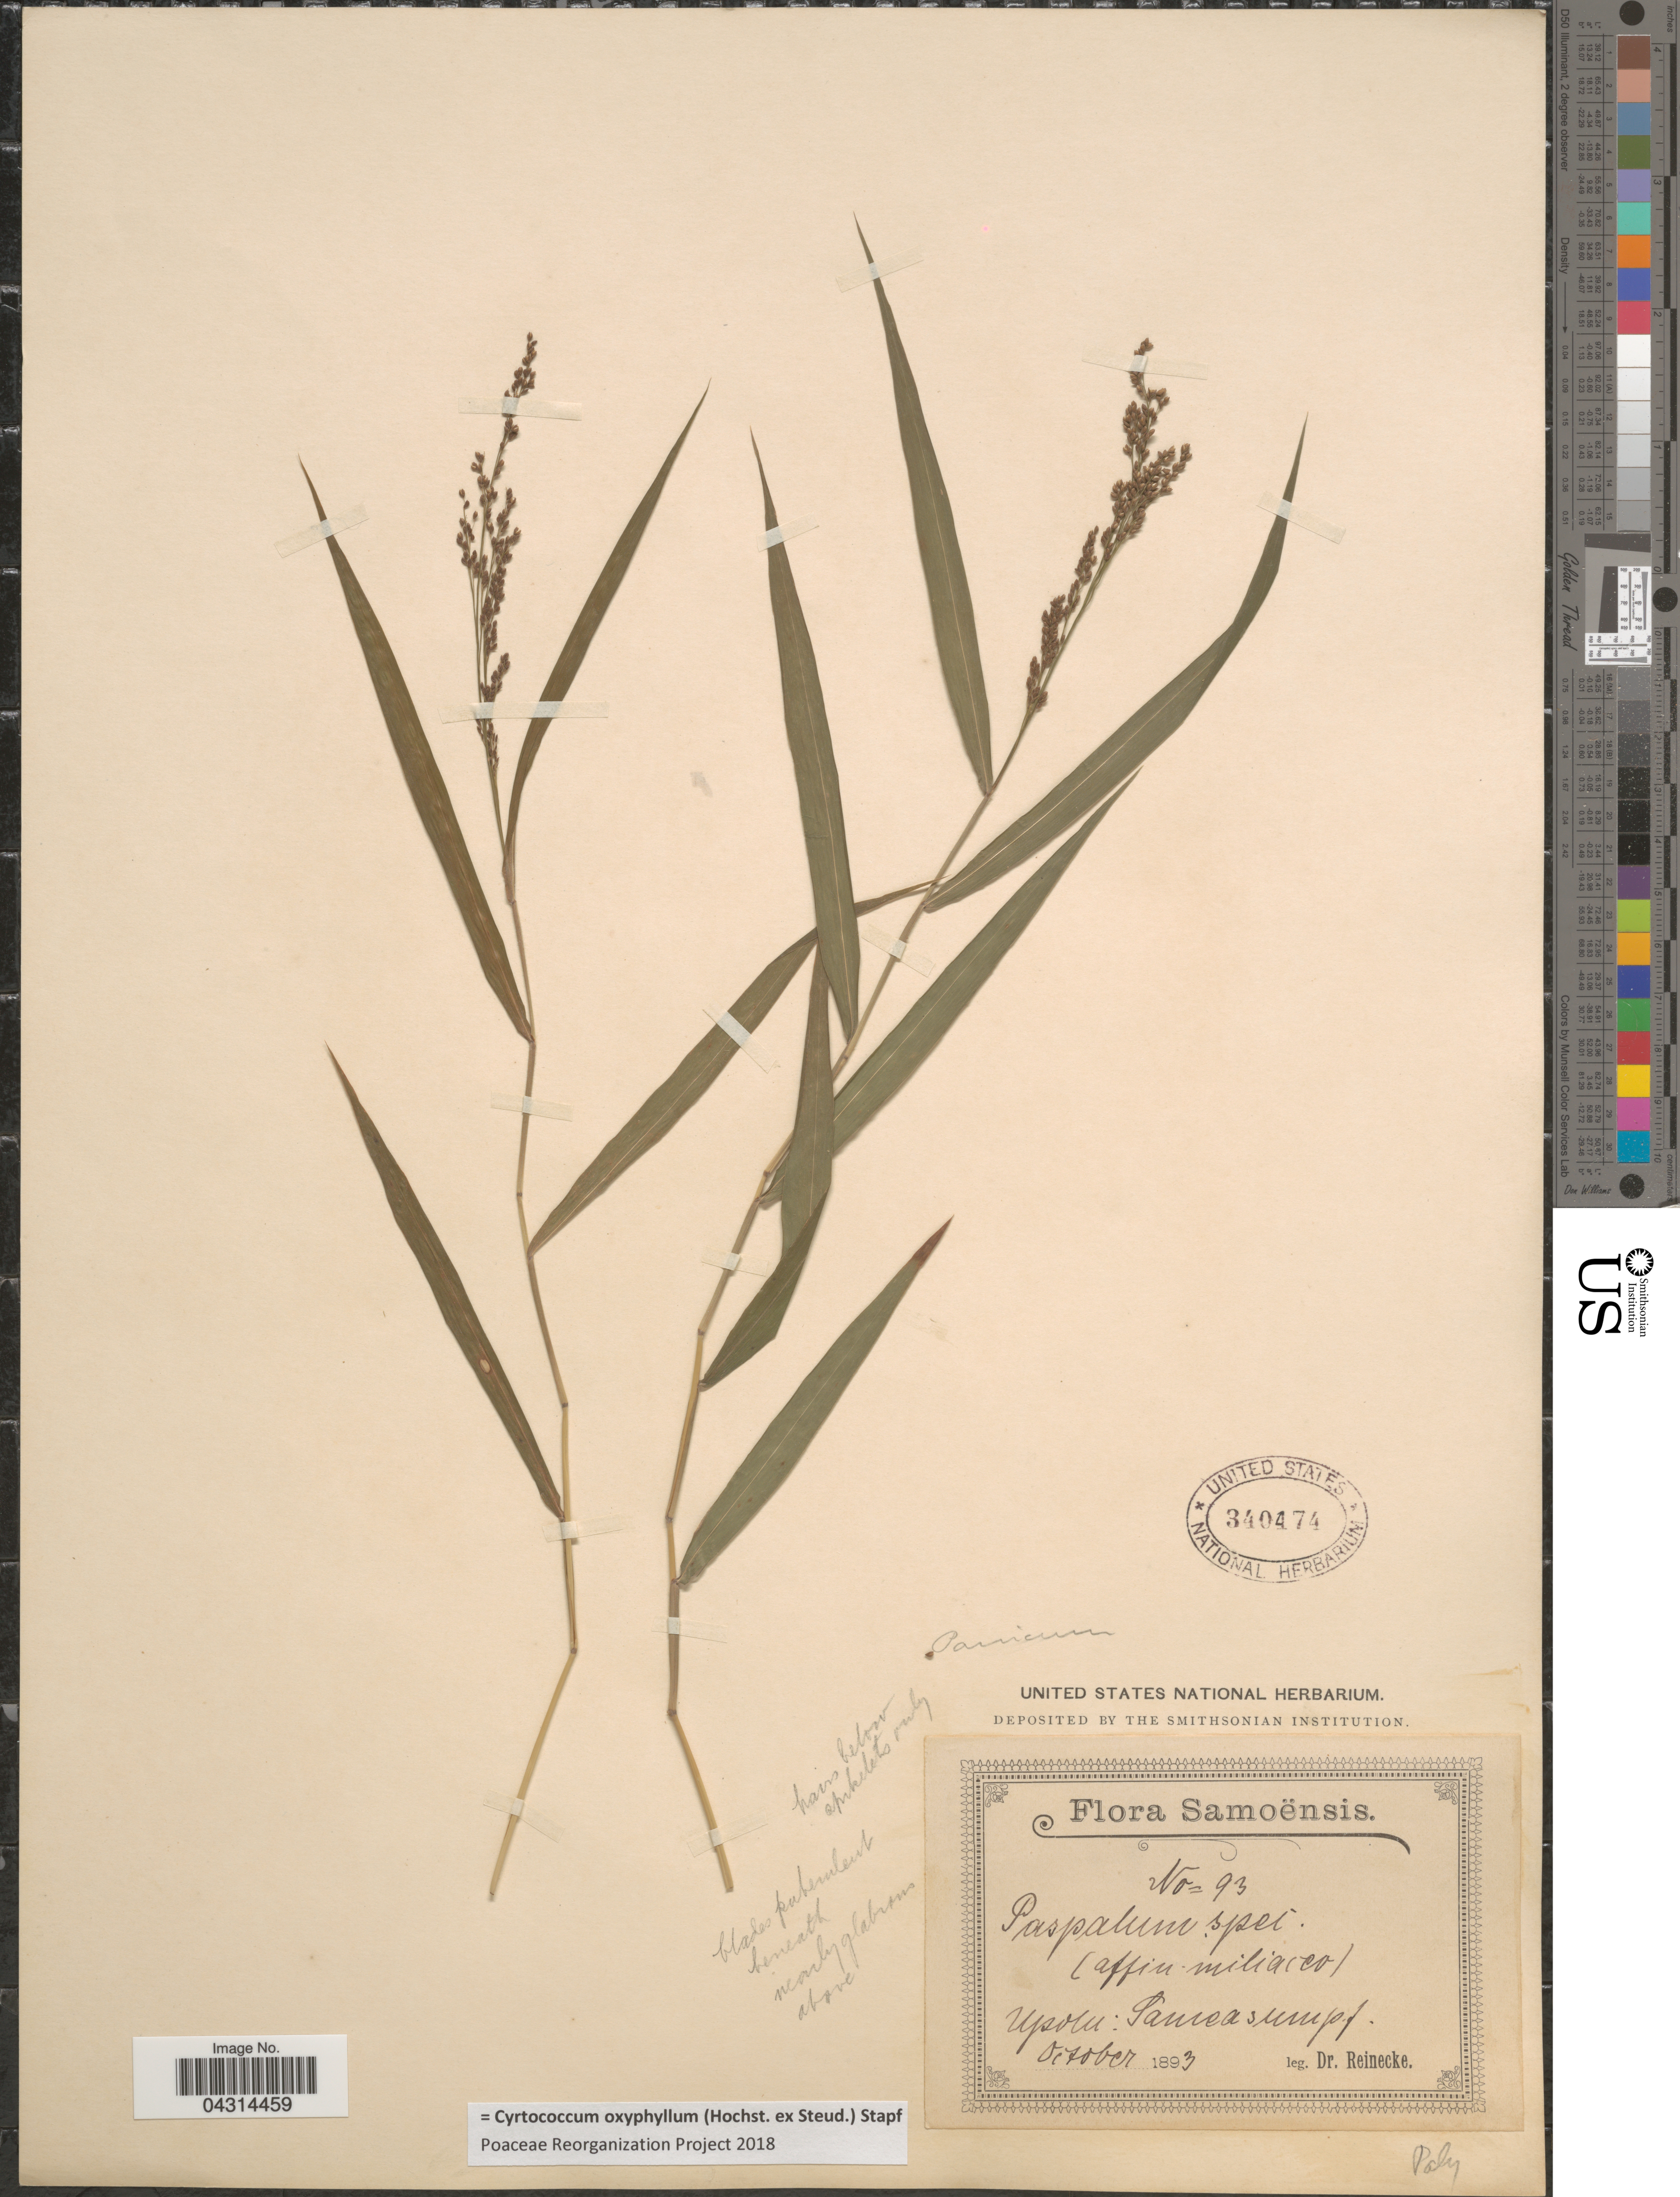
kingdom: Plantae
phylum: Tracheophyta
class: Liliopsida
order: Poales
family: Poaceae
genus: Cyrtococcum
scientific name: Cyrtococcum oxyphyllum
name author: (Steud.) Stapf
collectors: -- Reinecke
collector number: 93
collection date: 1893-10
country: Samoa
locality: Samoensis. Upolu: Sameasumpf.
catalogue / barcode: US 340474